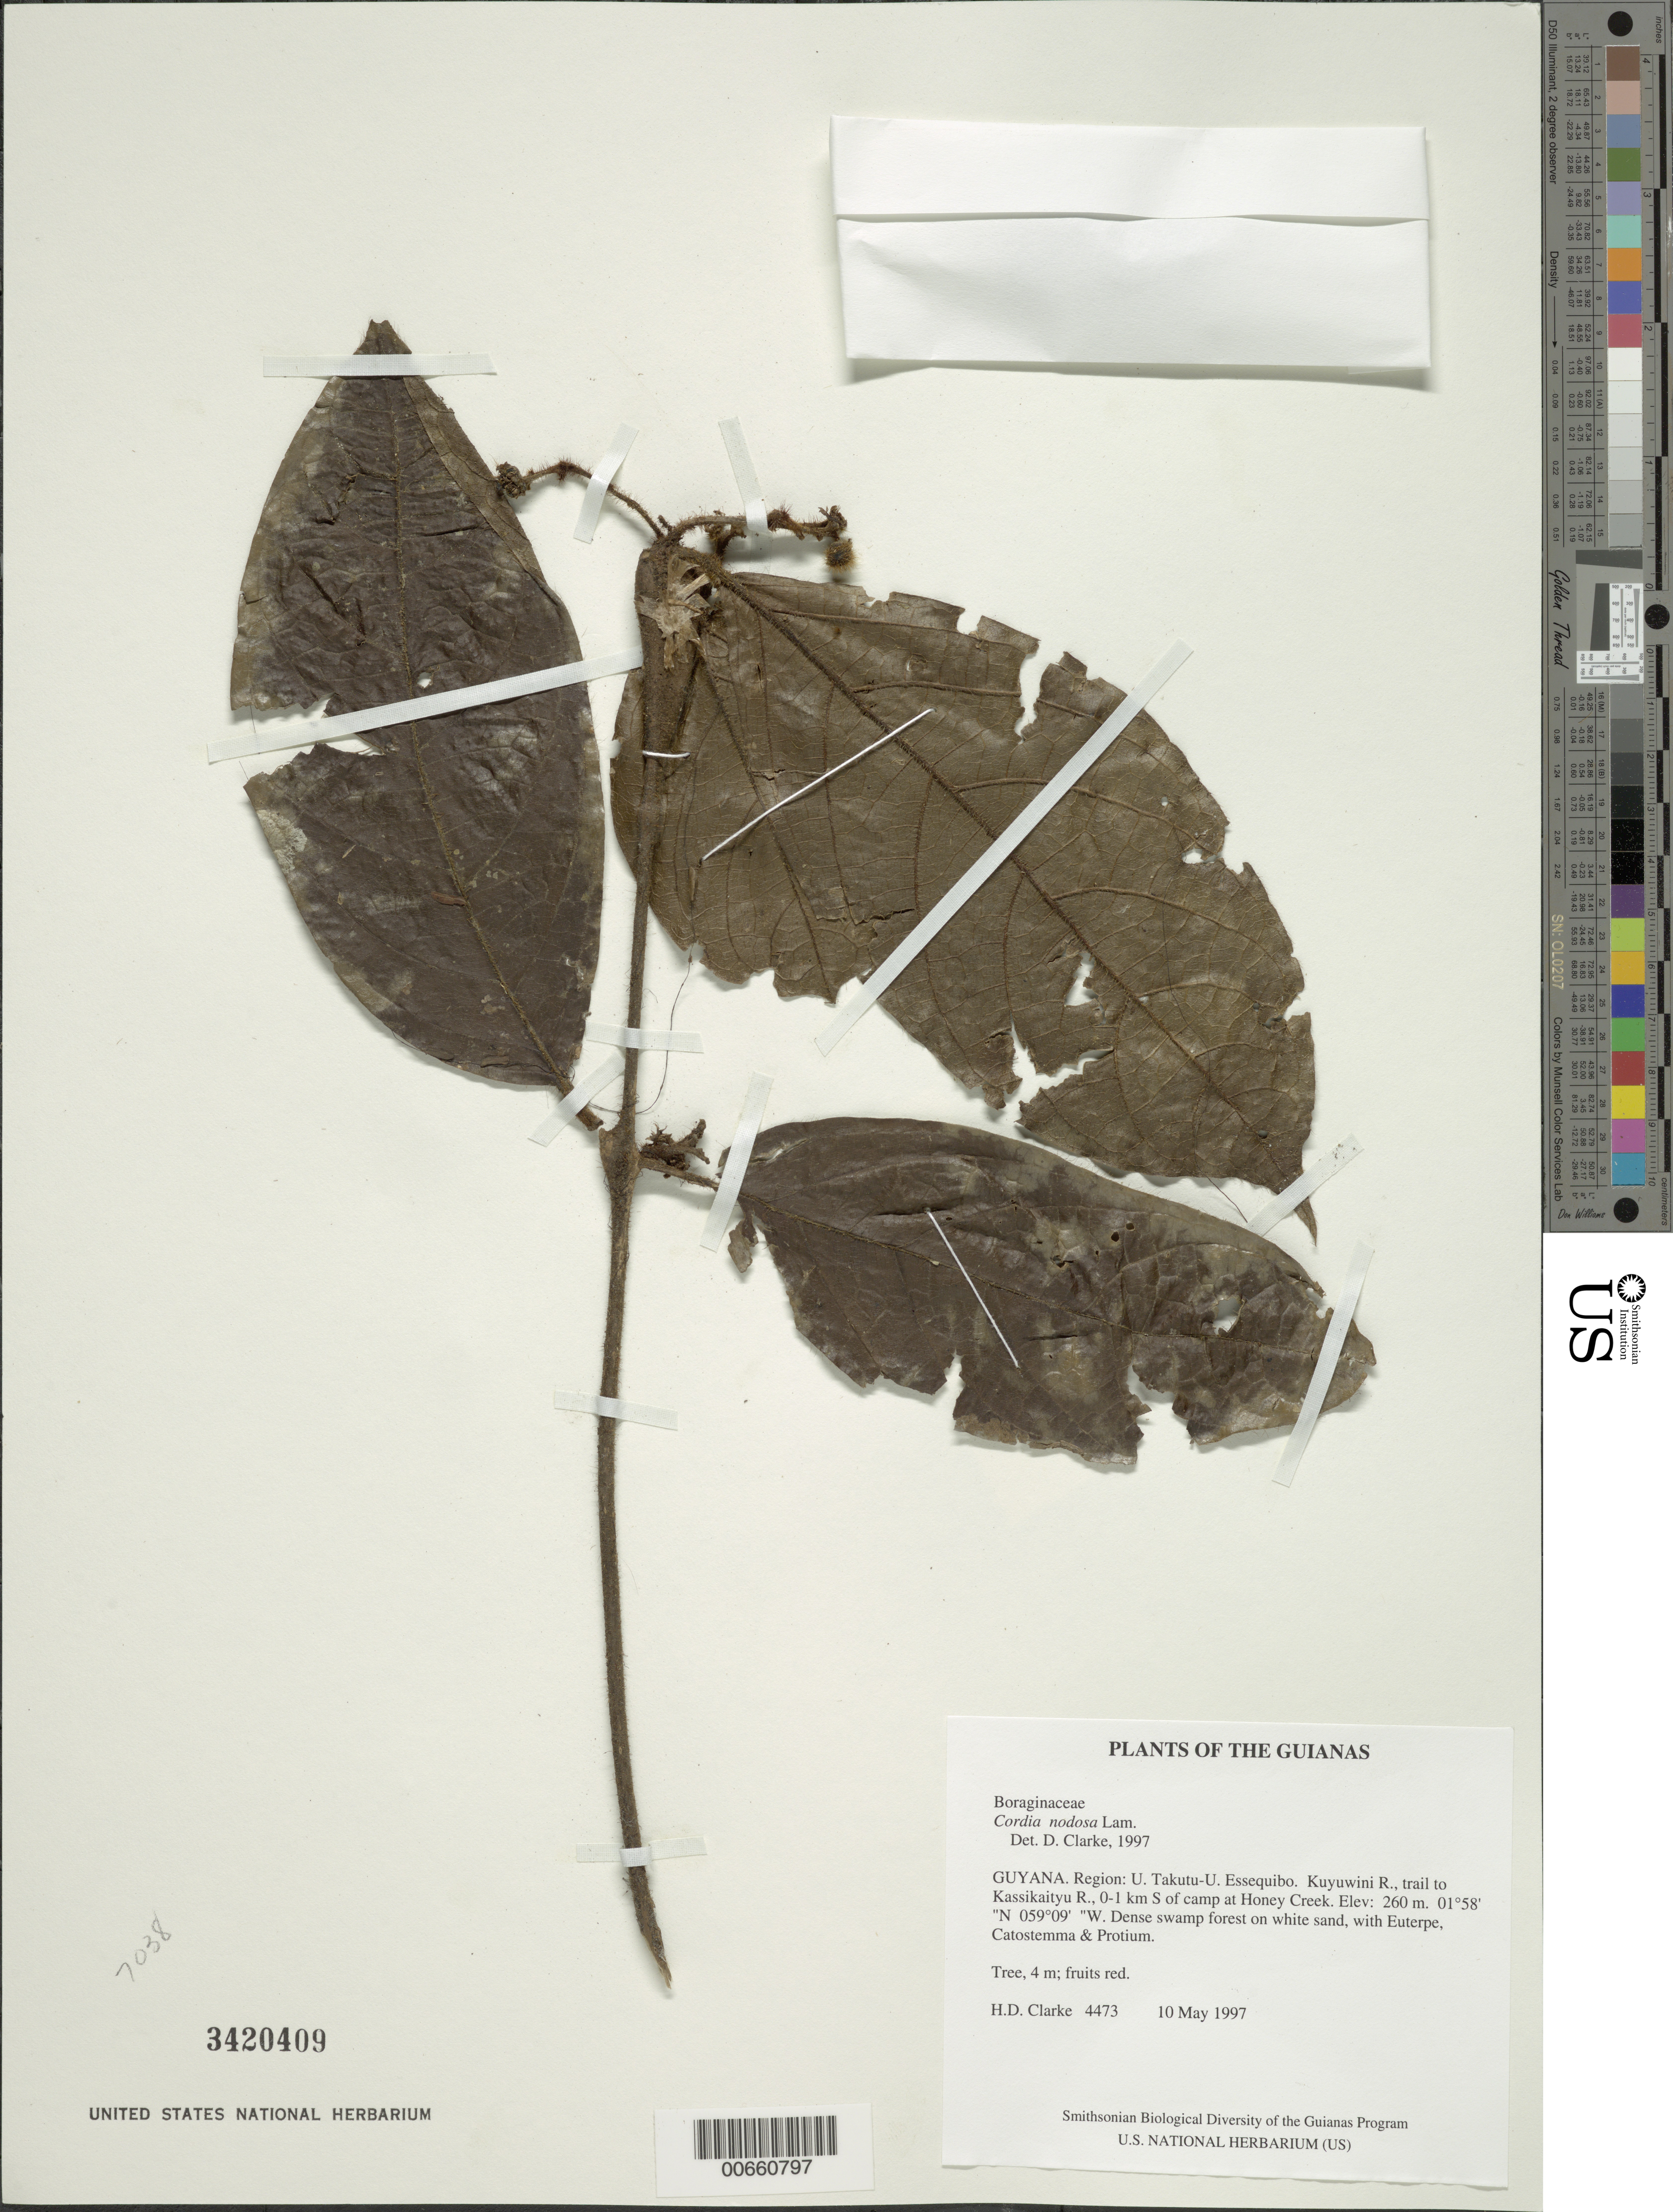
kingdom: Plantae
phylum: Tracheophyta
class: Magnoliopsida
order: Boraginales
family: Cordiaceae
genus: Cordia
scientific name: Cordia nodosa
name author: Lam.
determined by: Clarke, H. D., University of North Carolina (Asheville)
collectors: H. D. Clarke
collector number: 4473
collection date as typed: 10 May 1997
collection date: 1997-05-10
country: Guyana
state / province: U. Takutu-U. Essequibo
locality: Kuyuwini R., trail to Kassikaityu R., 0-1 km S of camp at Honey Creek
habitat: Dense swamp forest on white sand, with Euterpe, Catostemma & Protium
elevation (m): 260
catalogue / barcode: US 3420409